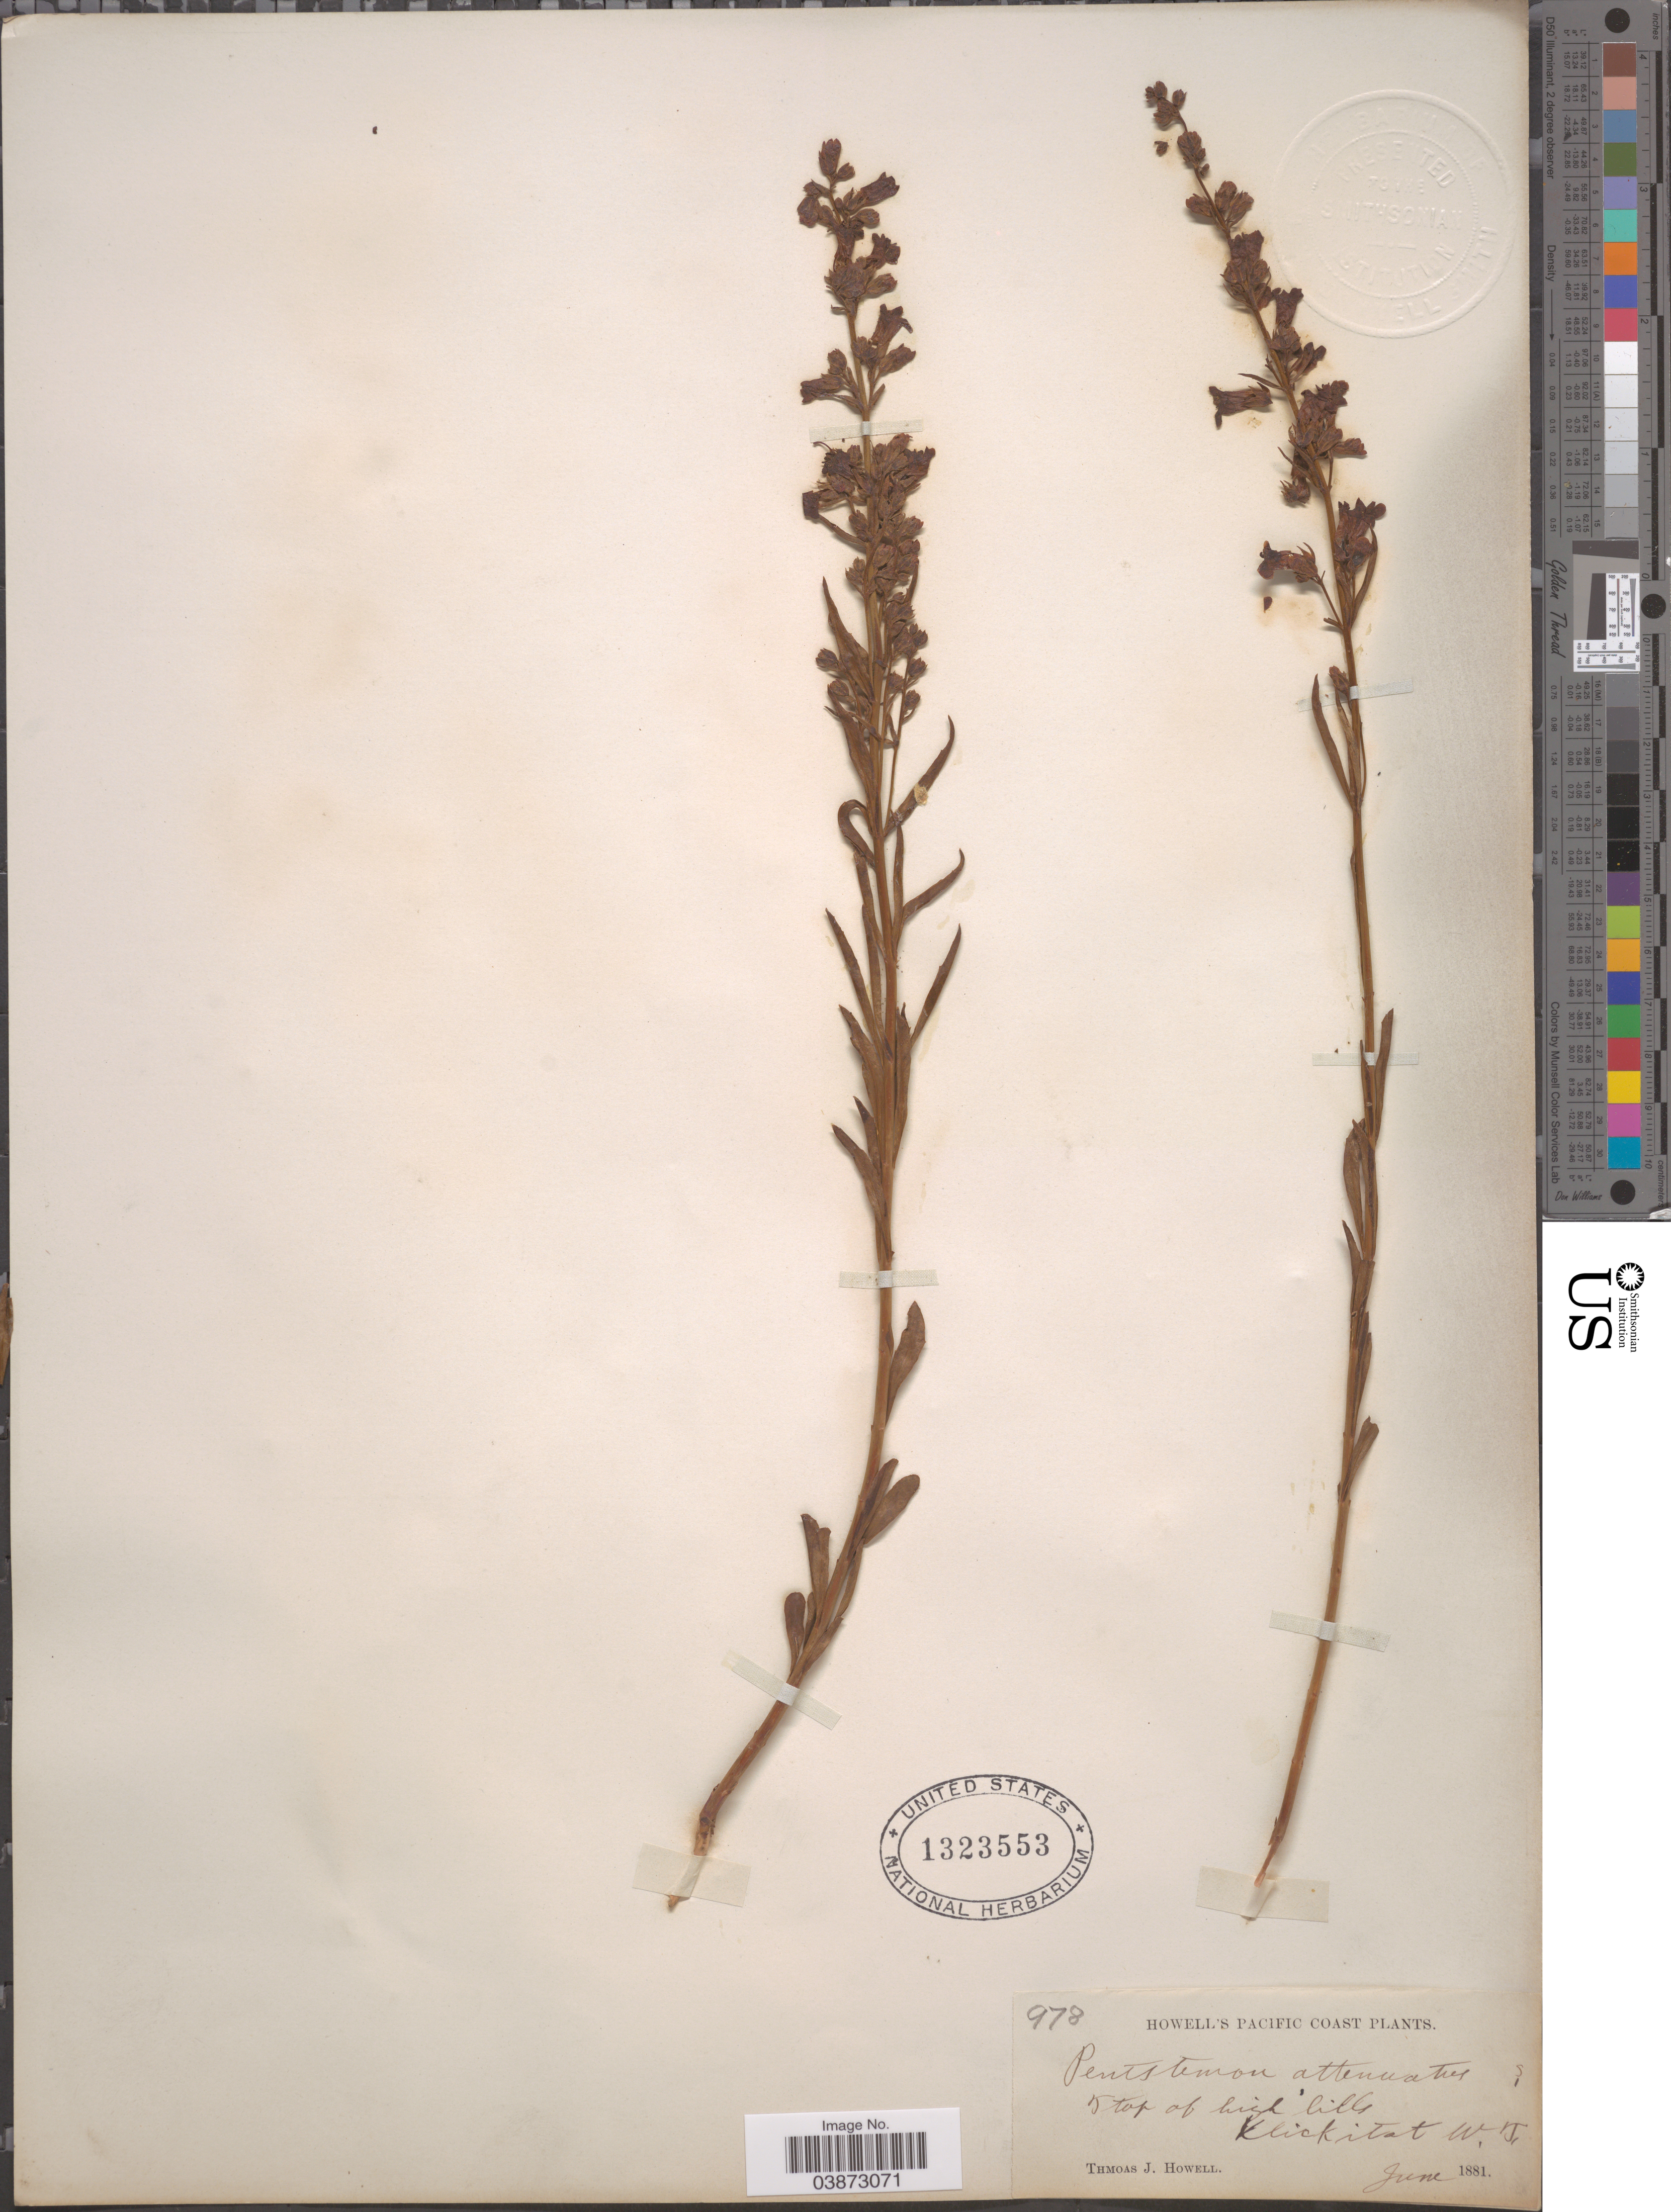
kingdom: Plantae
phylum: Tracheophyta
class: Magnoliopsida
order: Lamiales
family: Plantaginaceae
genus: Penstemon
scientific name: Penstemon attenuatus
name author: Douglas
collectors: T. J. Howell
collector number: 978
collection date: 1881-06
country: United States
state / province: Washington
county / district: Klickitat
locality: Pacific Coast. Klickitat, W.T.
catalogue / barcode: US 1323553